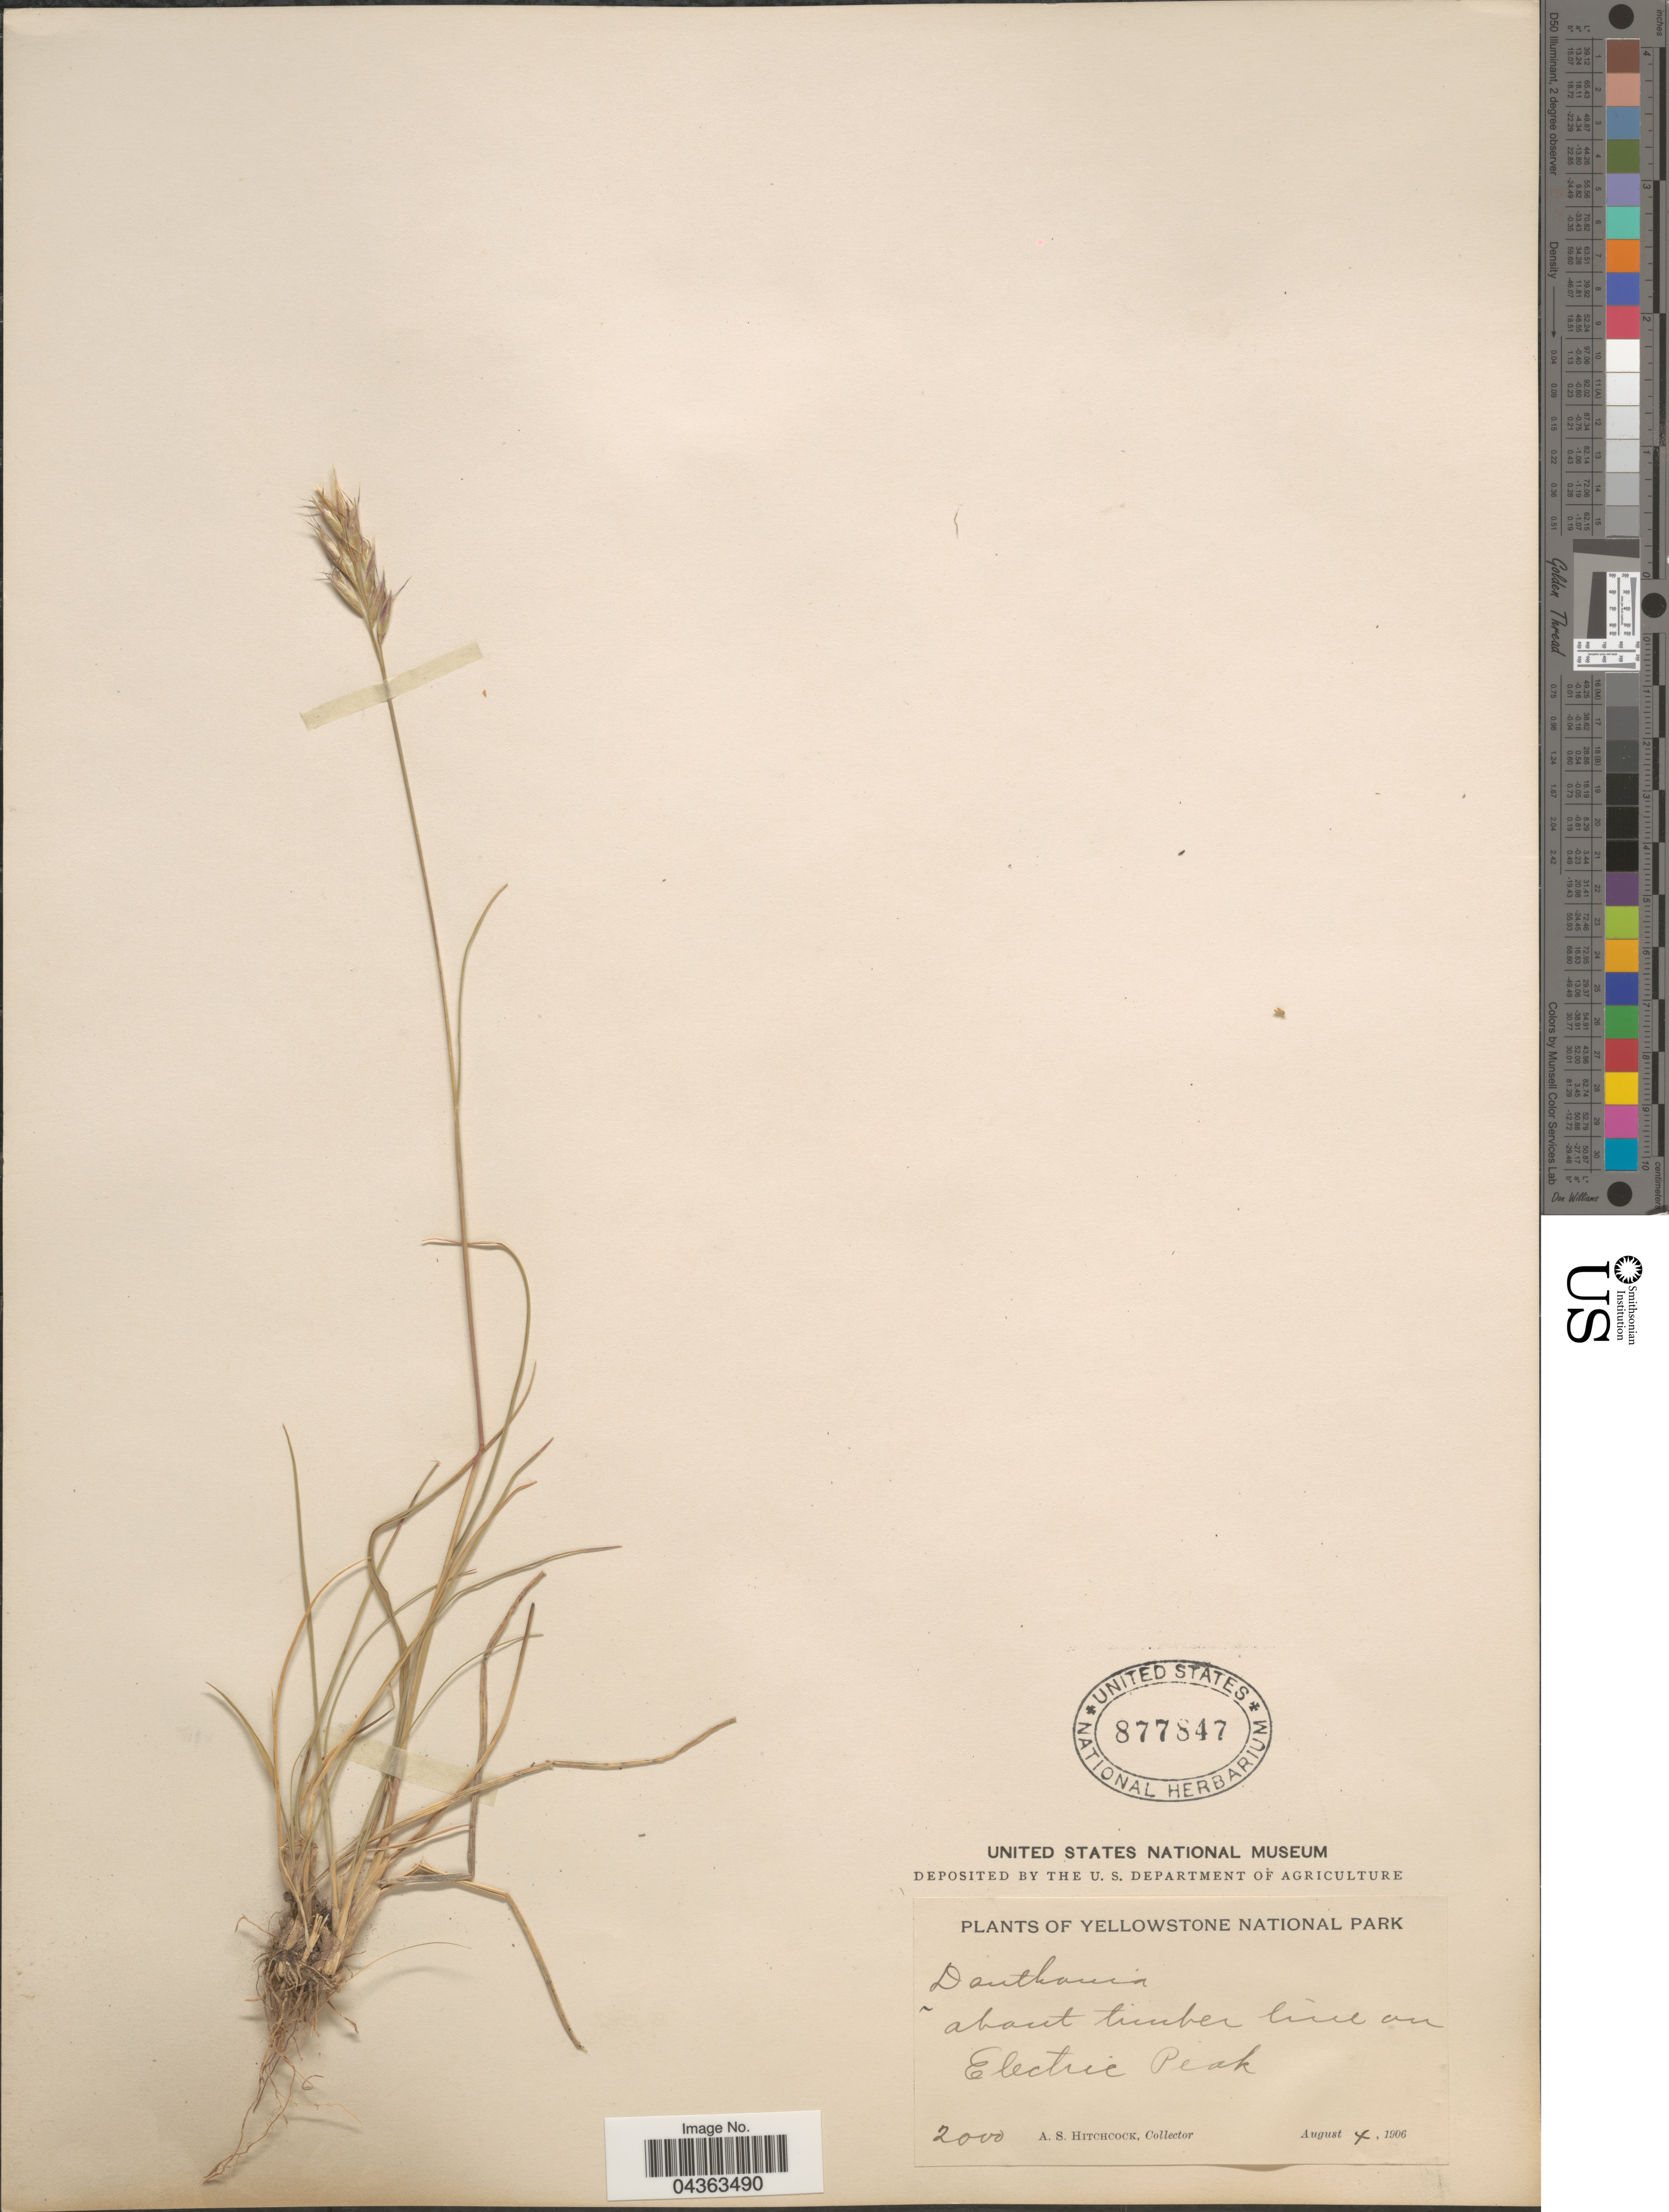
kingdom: Plantae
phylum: Tracheophyta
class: Liliopsida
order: Poales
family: Poaceae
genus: Danthonia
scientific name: Danthonia intermedia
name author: Vasey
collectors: A. S. Hitchcock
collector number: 2000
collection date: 1906-08-04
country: United States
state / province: Montana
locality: Yellowstone National Park. About timber line on Electric Peak.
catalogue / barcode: US 877847